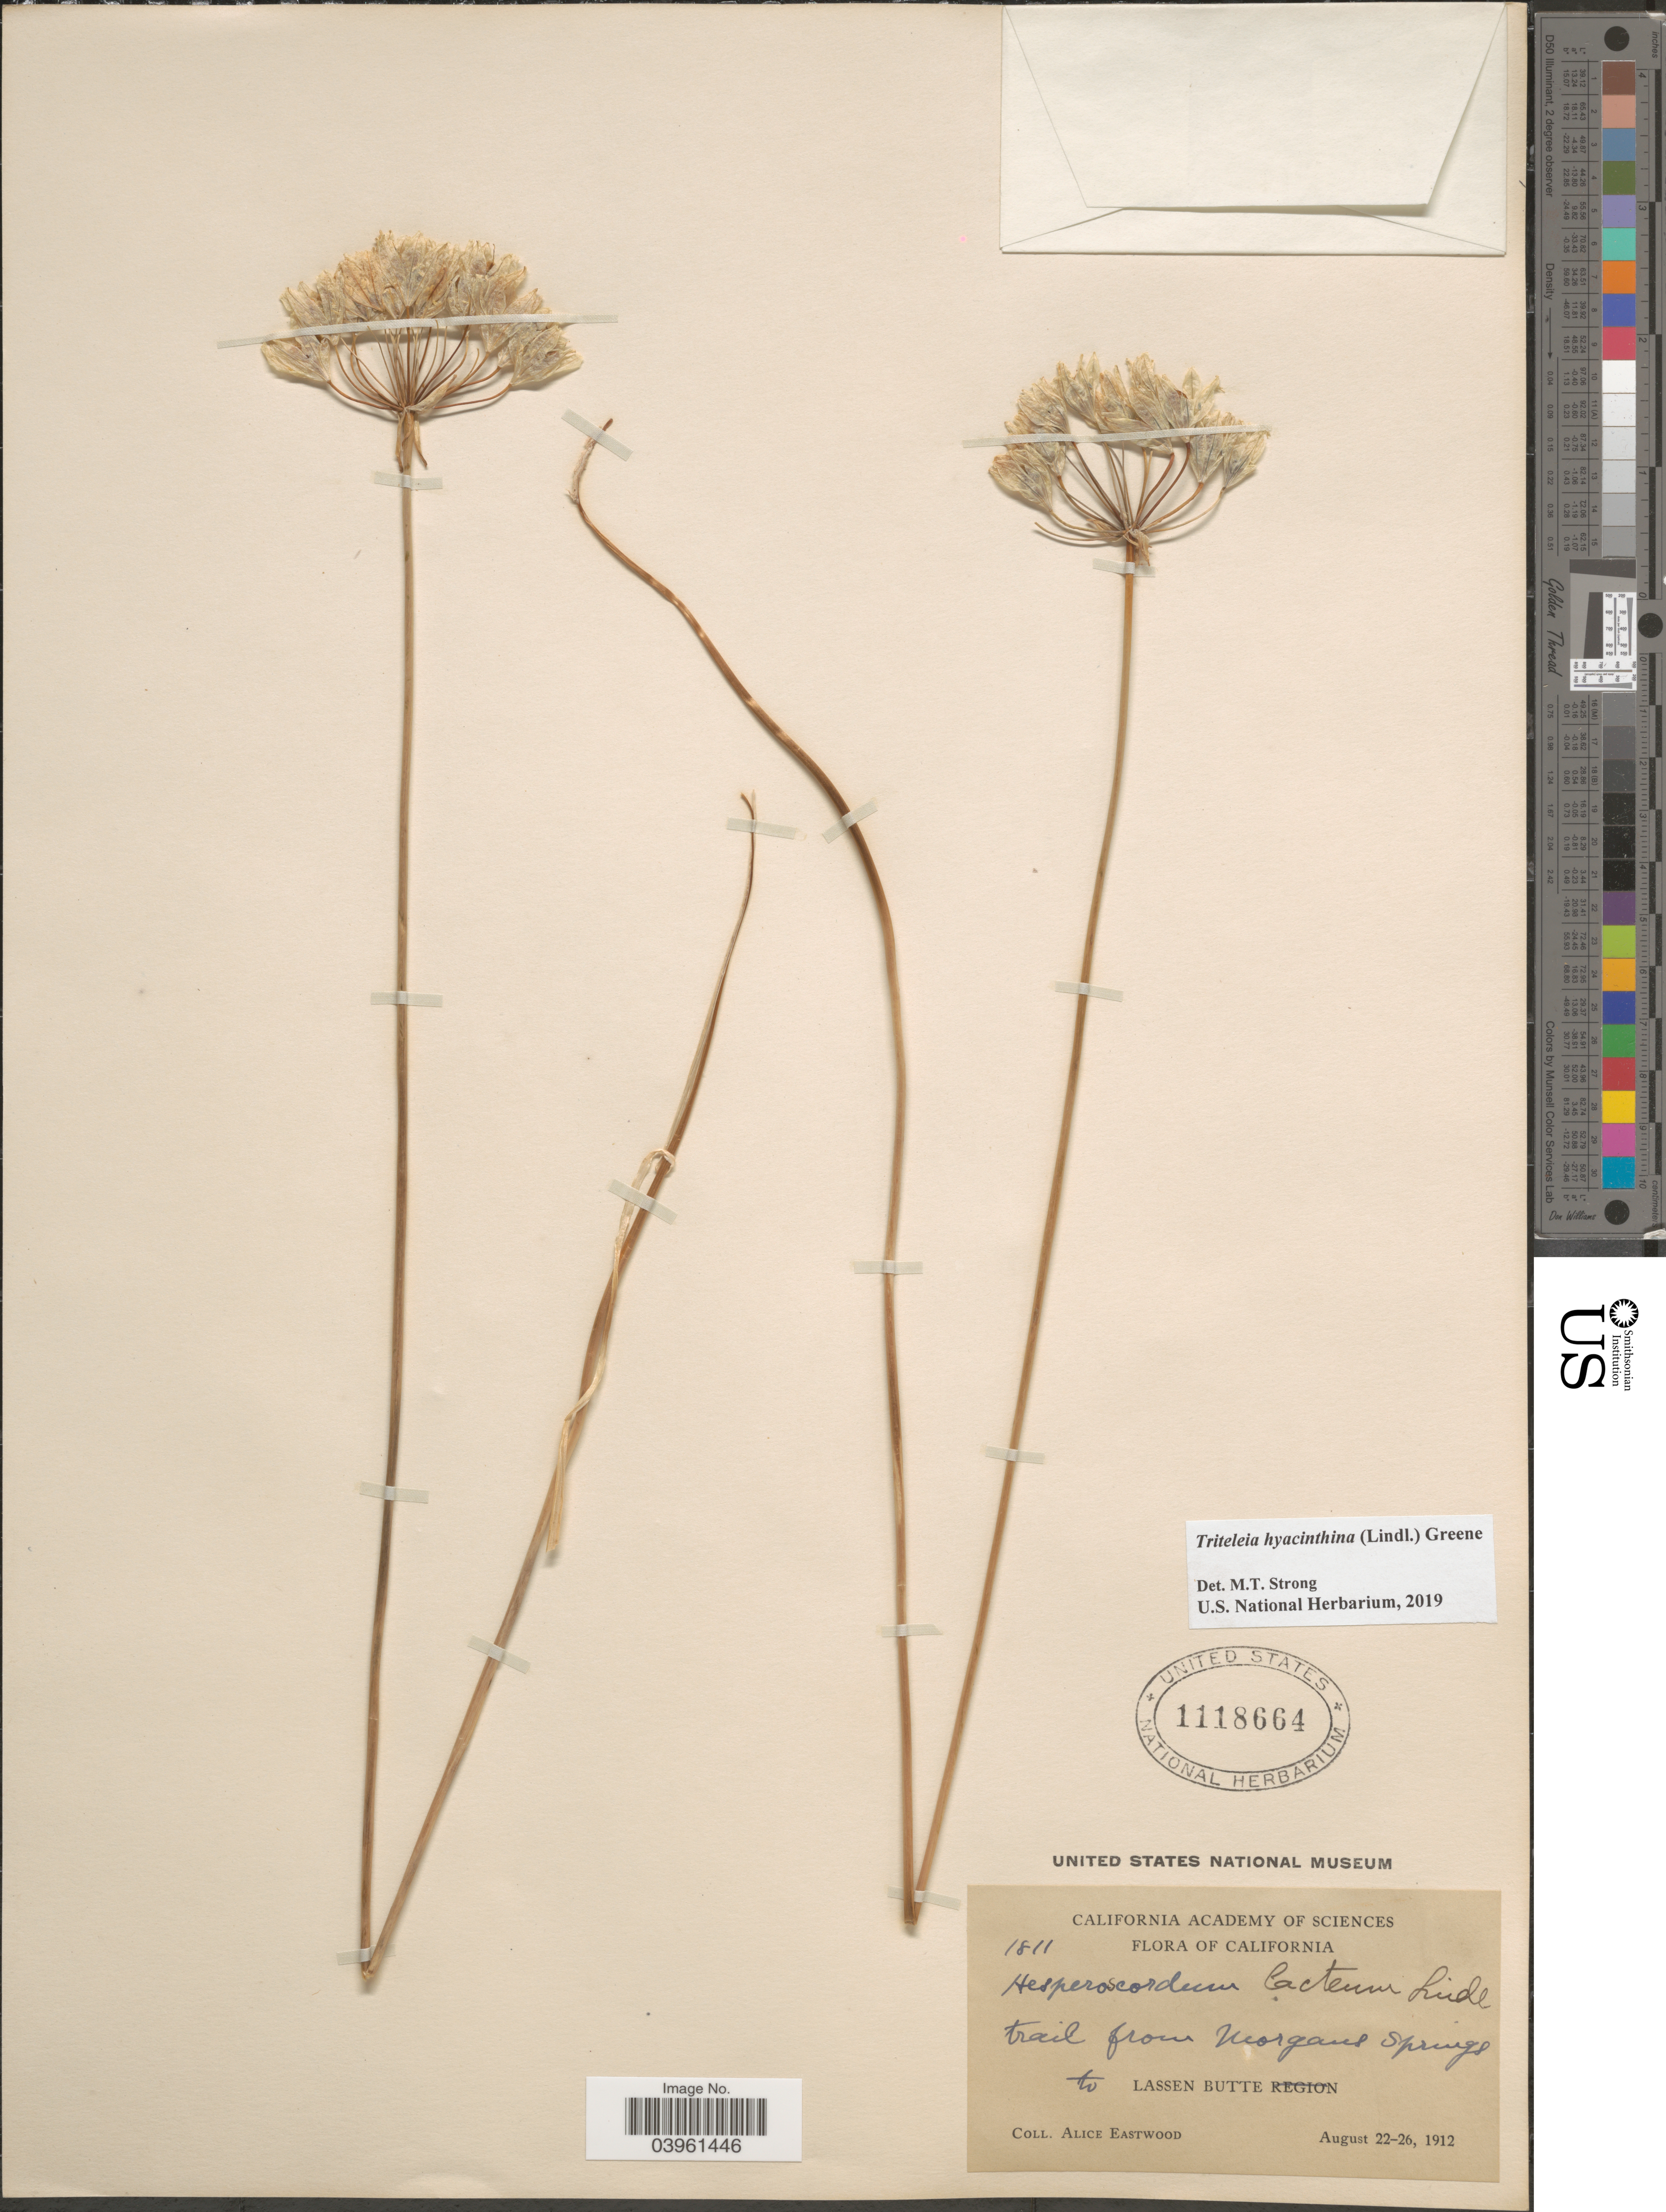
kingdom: Plantae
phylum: Tracheophyta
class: Liliopsida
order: Asparagales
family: Asparagaceae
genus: Triteleia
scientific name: Triteleia hyacinthina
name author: (Lindl.) Greene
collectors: A. Eastwood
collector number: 1811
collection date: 1912-08-22/1912-08-26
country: United States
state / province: California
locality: Trail from Morgans Springs to Lassen Butte.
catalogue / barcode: US 1118664